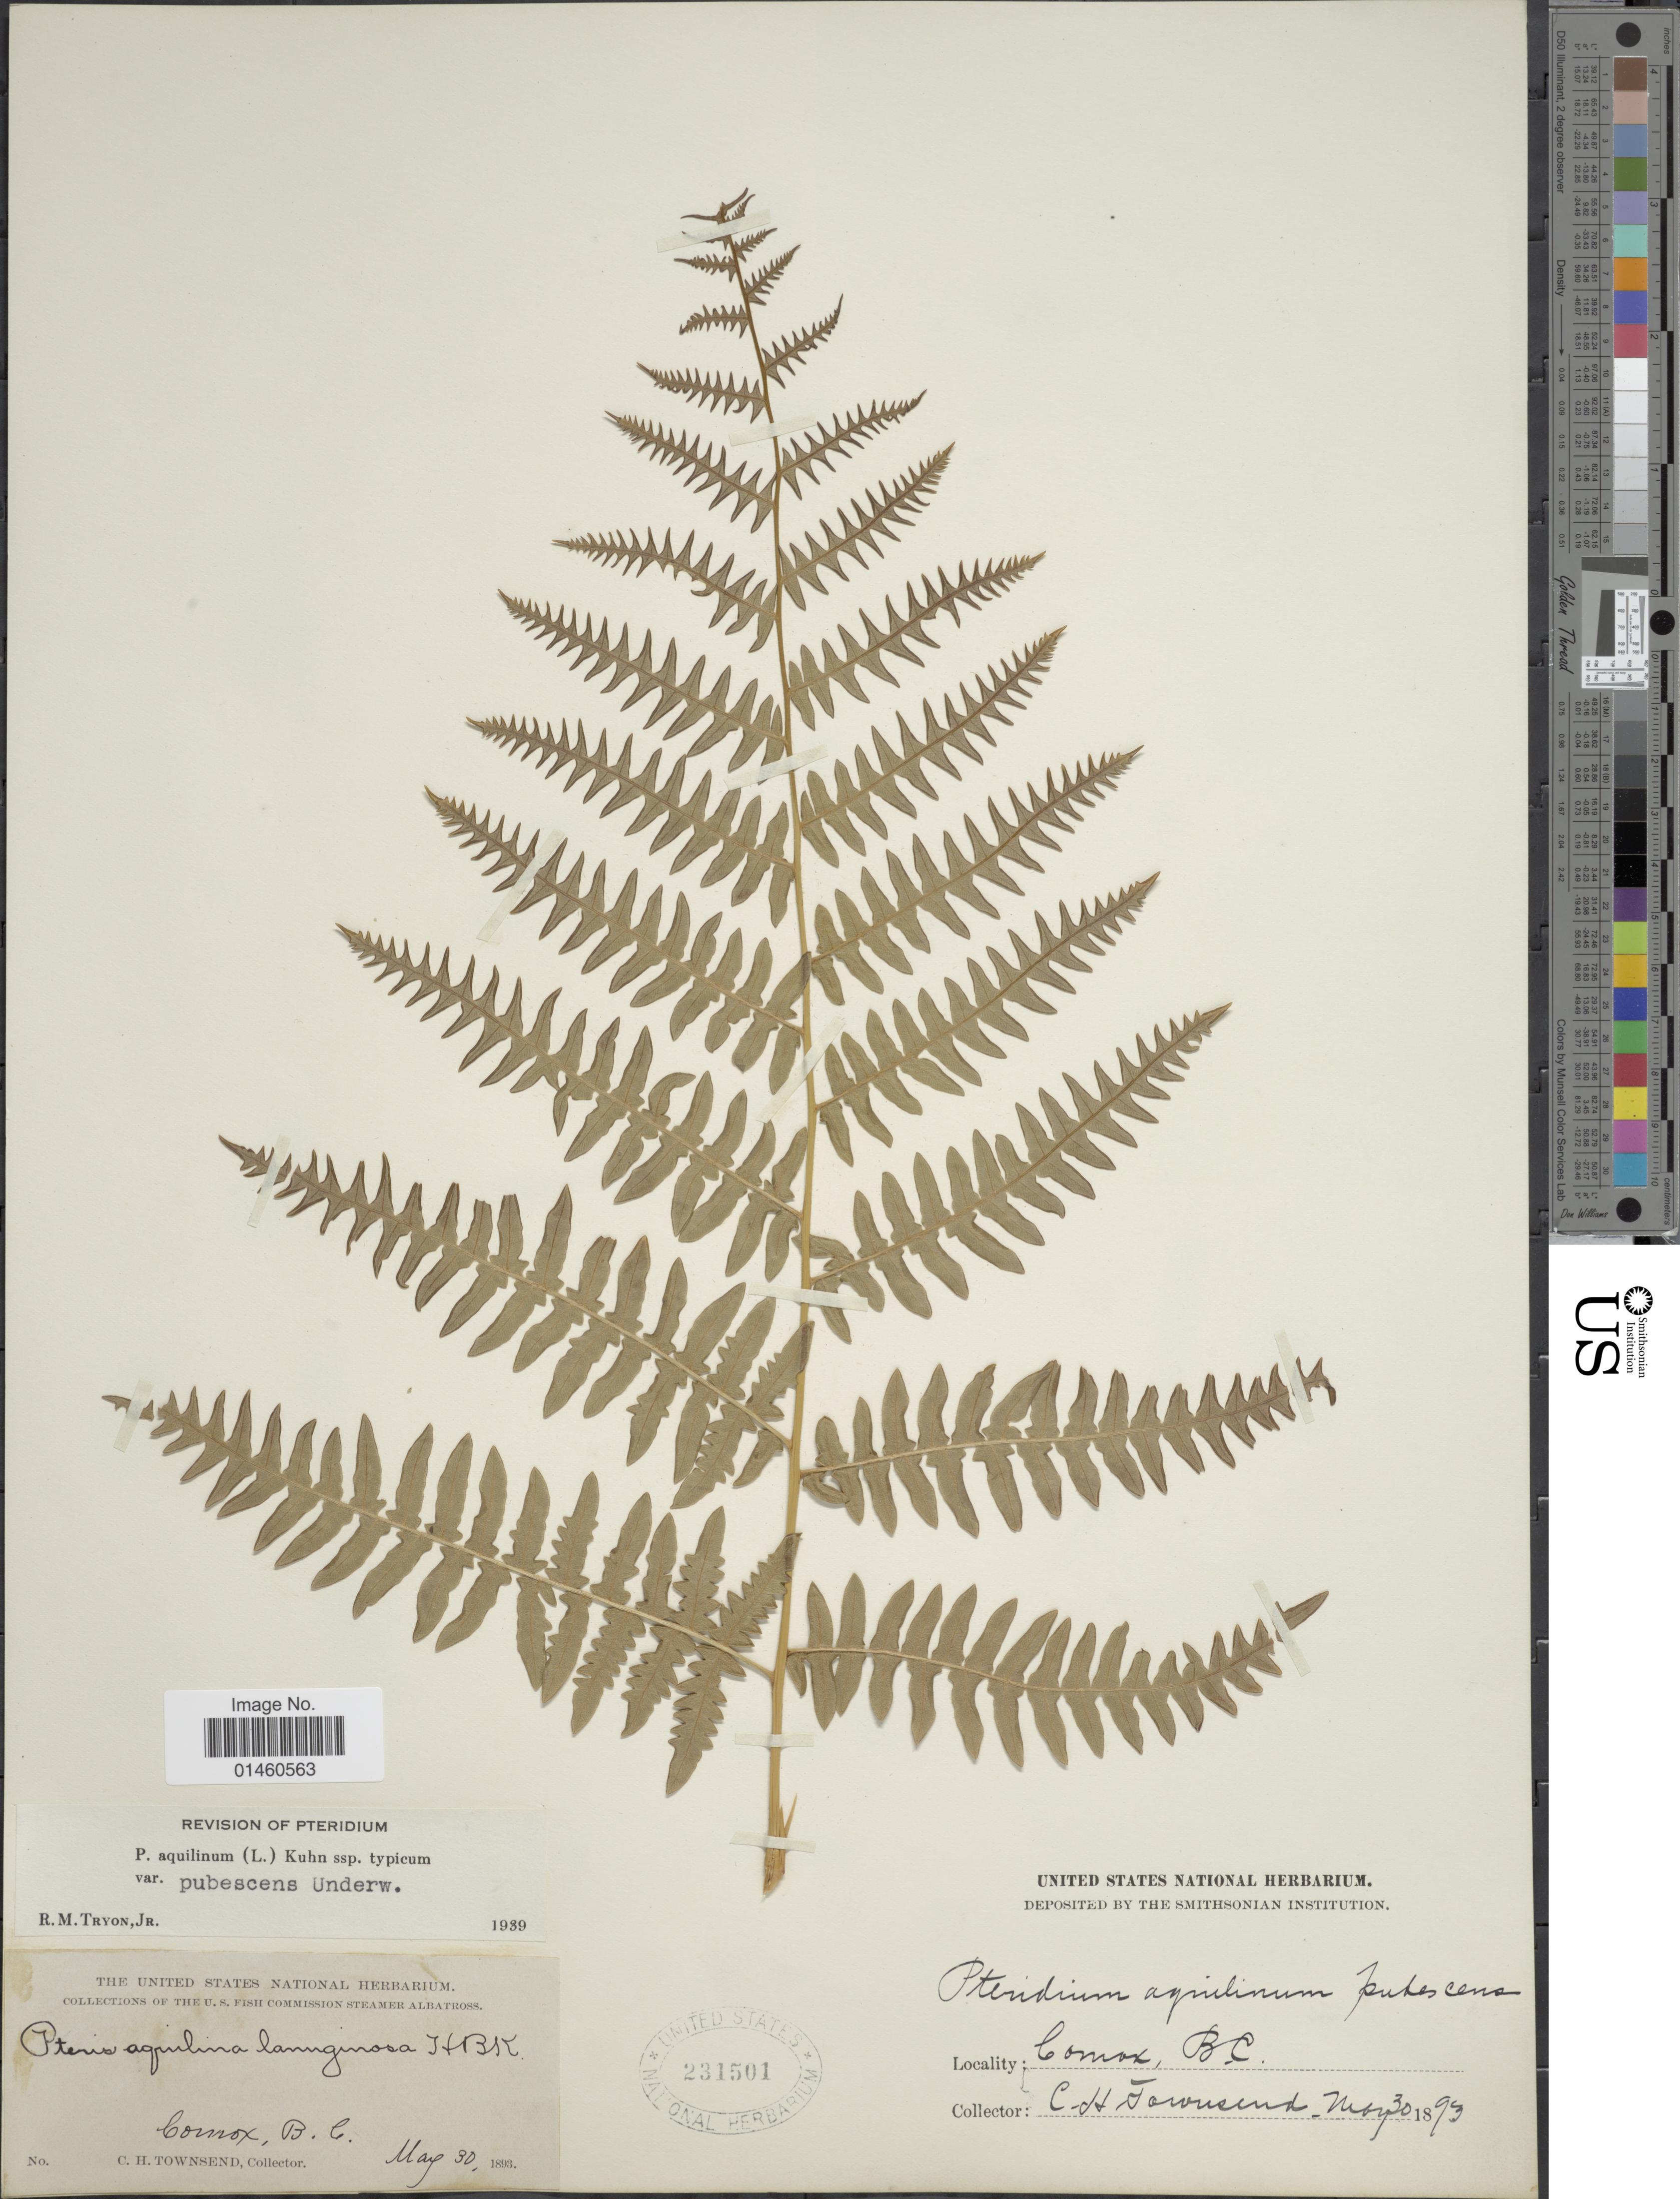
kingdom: Plantae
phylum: Tracheophyta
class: Polypodiopsida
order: Polypodiales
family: Dennstaedtiaceae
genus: Pteridium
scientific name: Pteridium pubescens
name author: (Underw.) Christenh.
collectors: C. H. Townsend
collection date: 1893-05-30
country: Canada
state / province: British Columbia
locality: Comox, B. C.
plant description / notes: No precise locality correction needed.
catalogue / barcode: US 231501